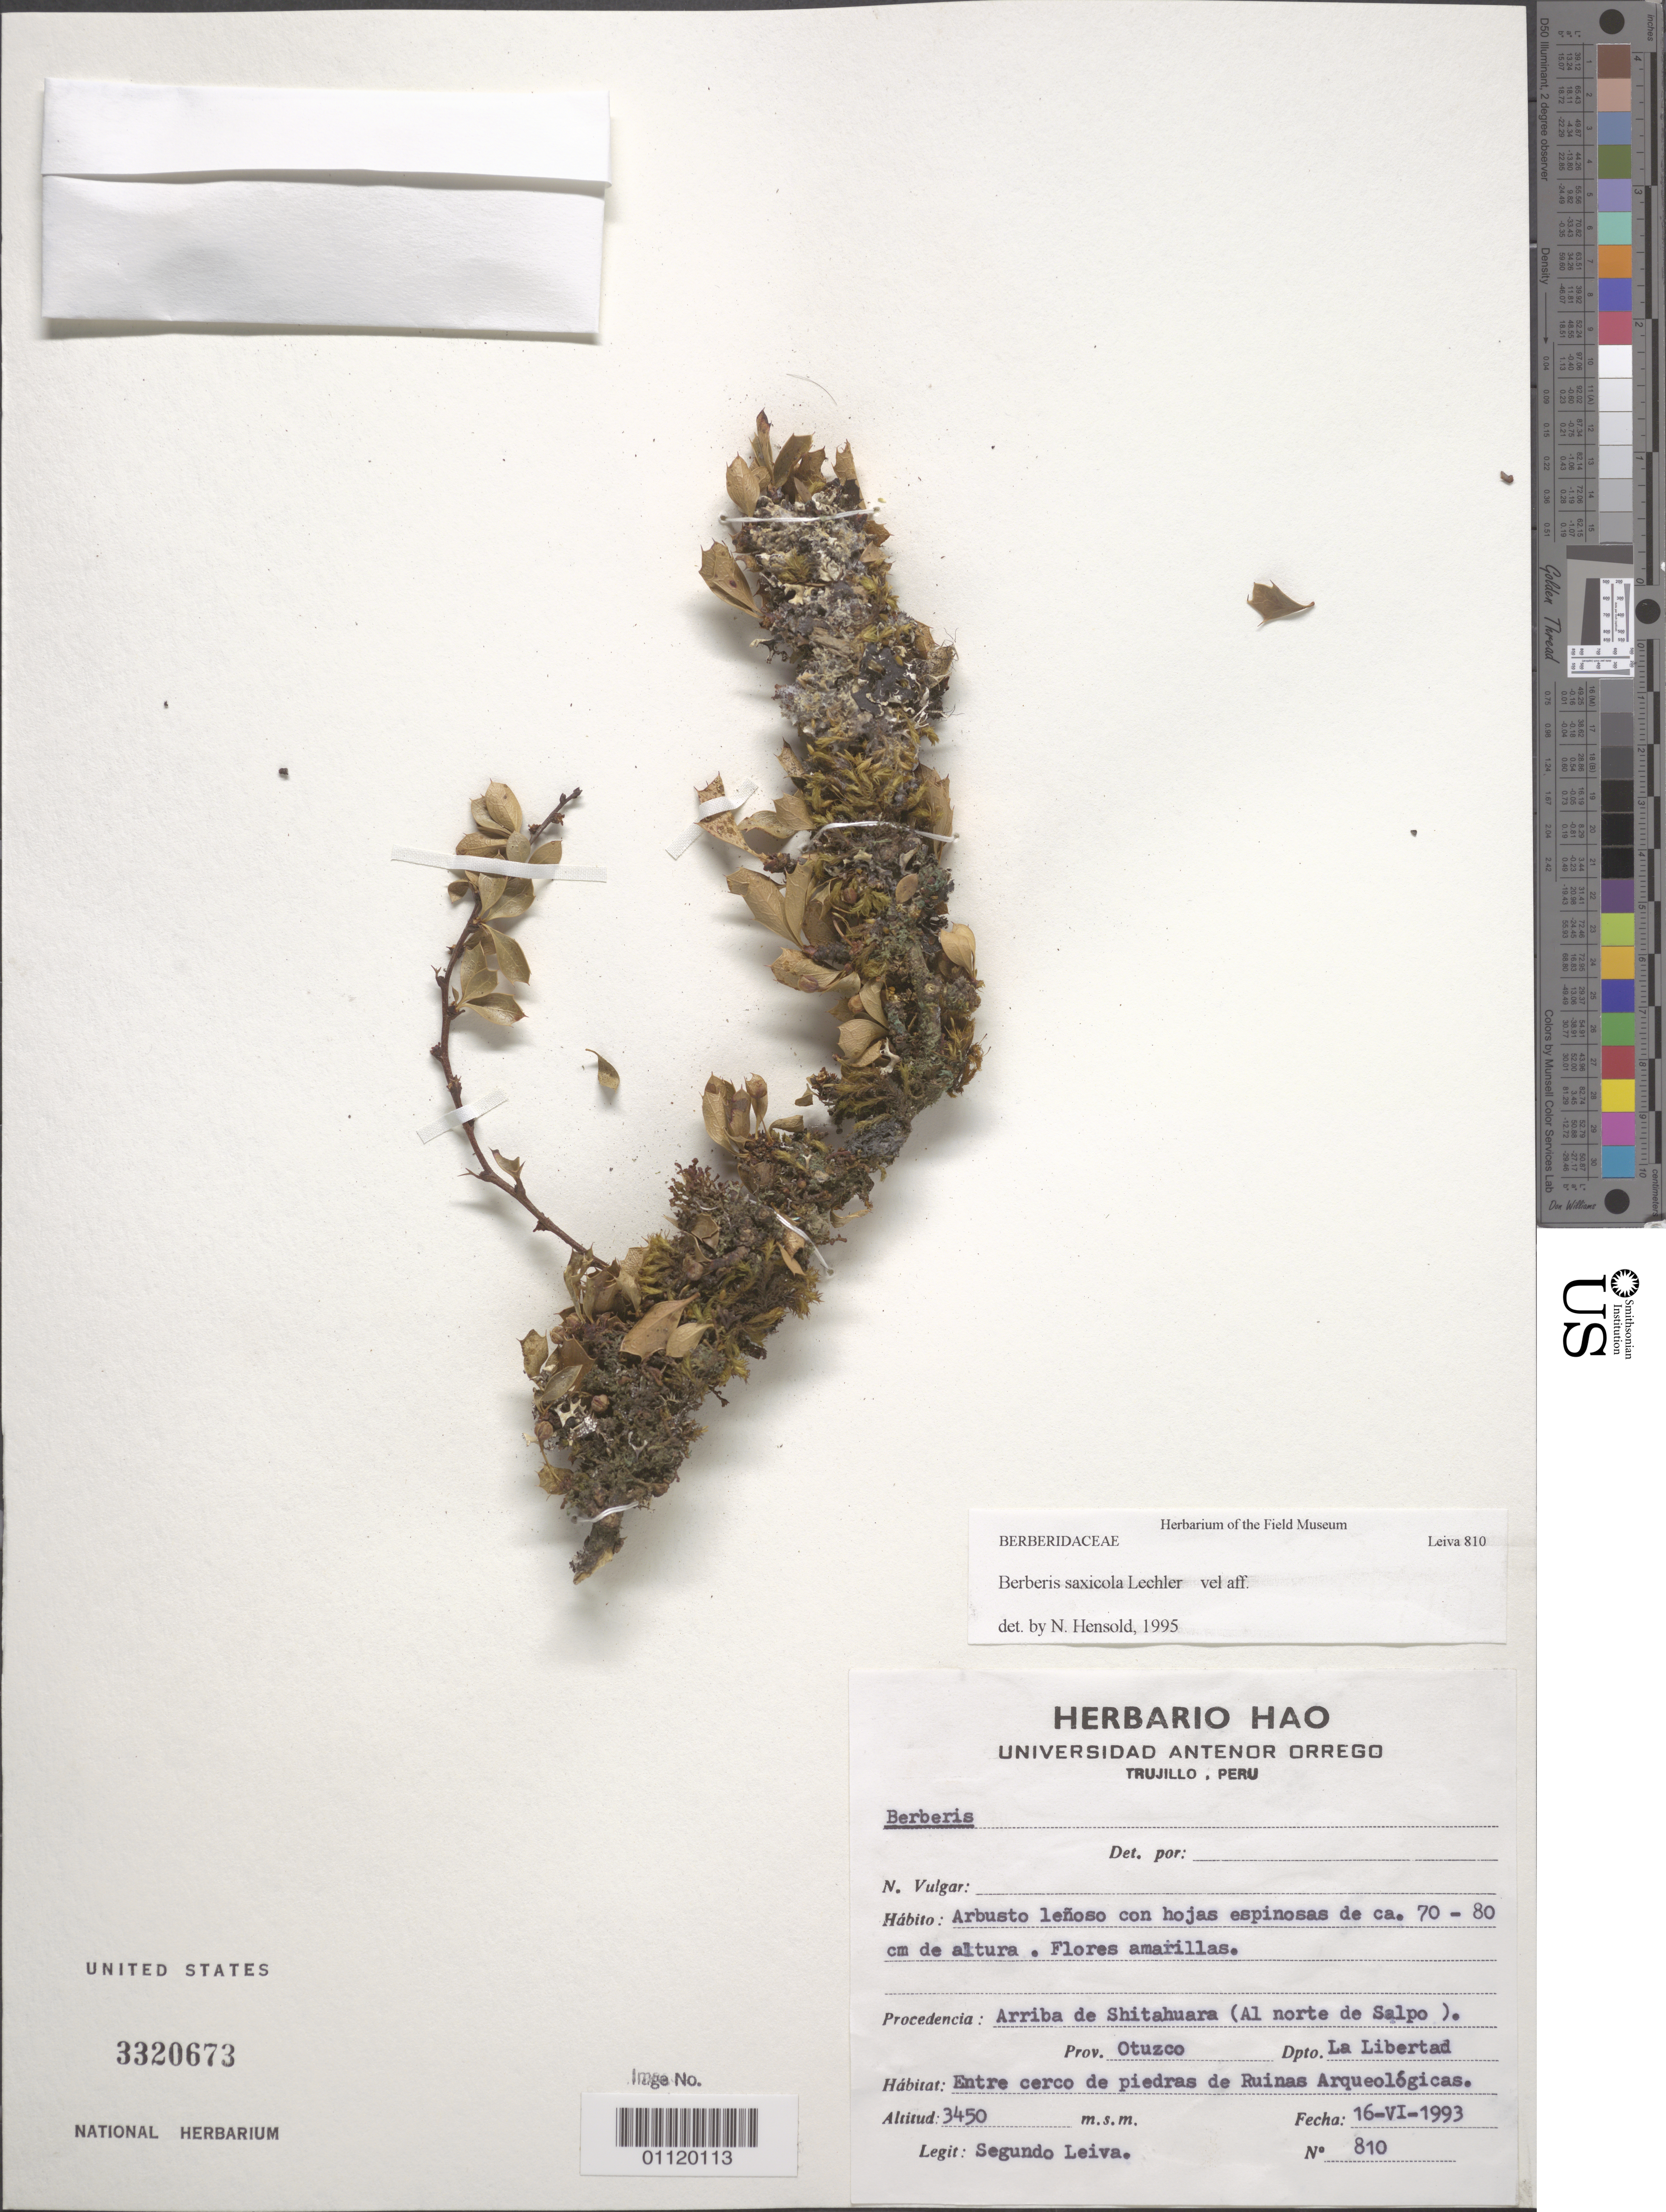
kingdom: Plantae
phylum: Tracheophyta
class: Magnoliopsida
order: Ranunculales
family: Berberidaceae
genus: Berberis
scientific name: Berberis saxicola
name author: Lech.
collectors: S. Leiva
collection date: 1993-06-16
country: Peru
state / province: La Libertad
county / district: Otuzco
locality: Above Shitahuara (north of Salpo). Between stone fence of archeological ruins.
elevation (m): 3450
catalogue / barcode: US 3320673